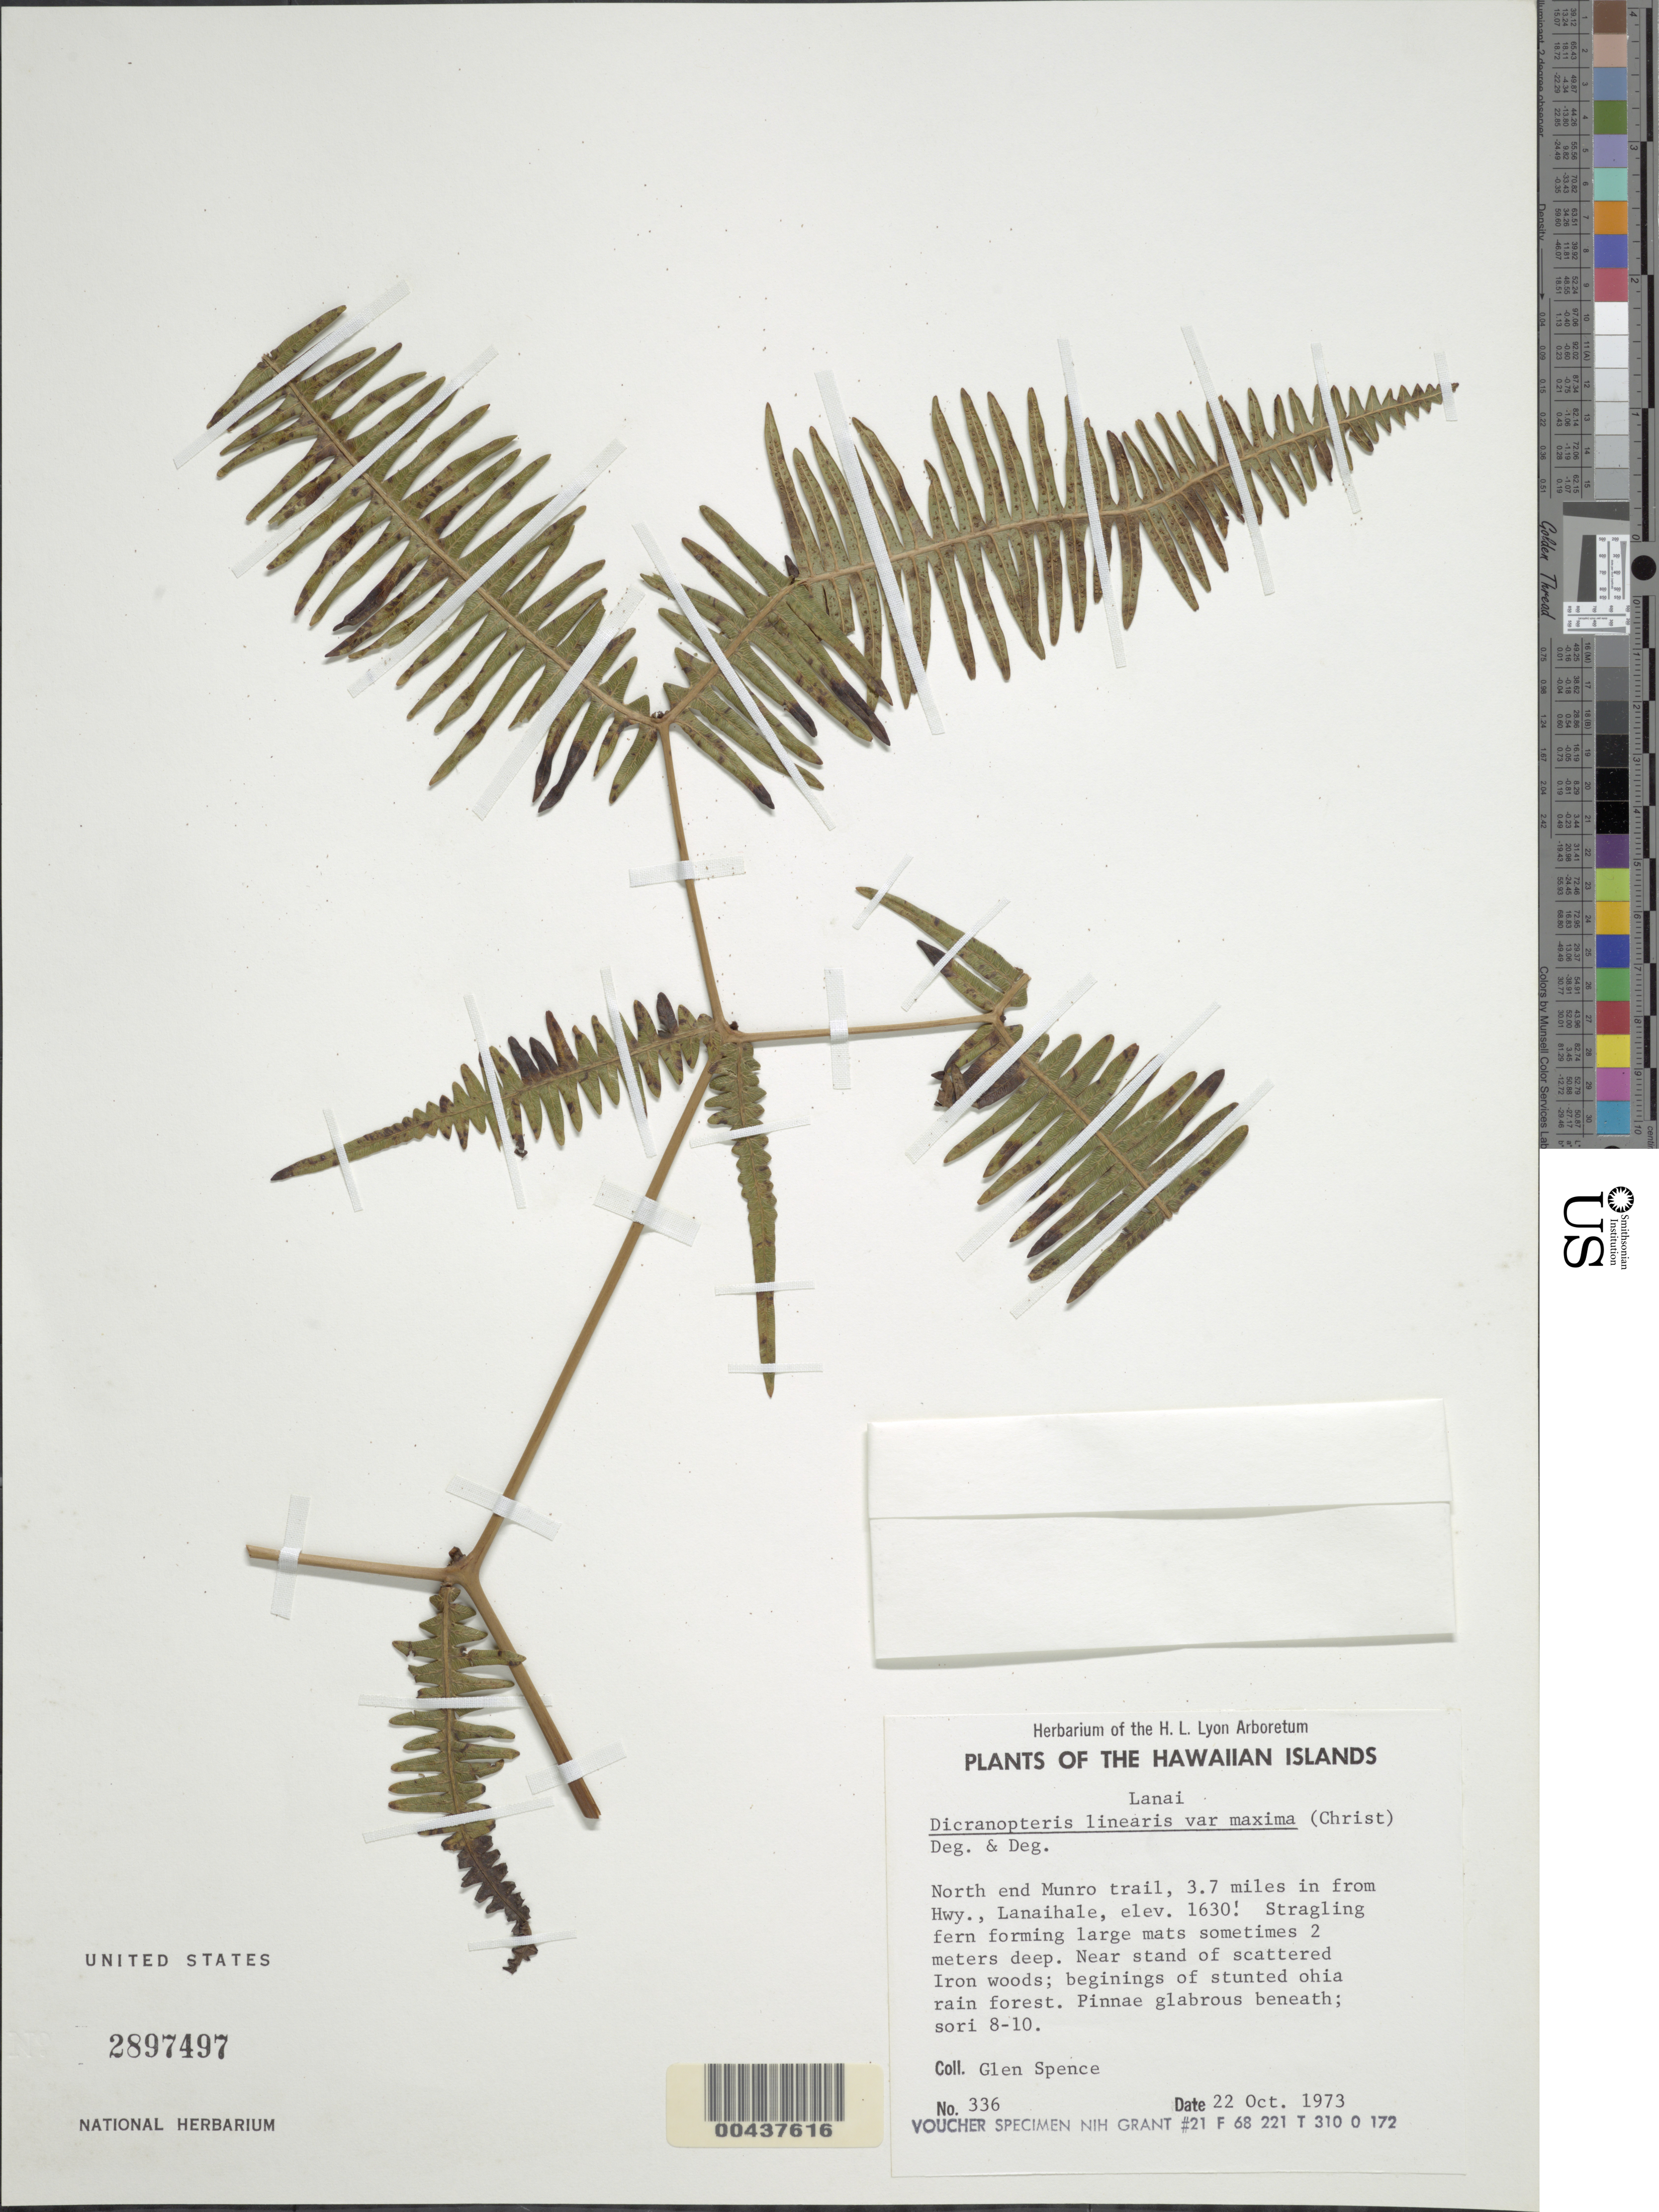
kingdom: Plantae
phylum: Tracheophyta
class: Polypodiopsida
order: Gleicheniales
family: Gleicheniaceae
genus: Dicranopteris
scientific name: Dicranopteris linearis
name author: (Burm. f.) Underw.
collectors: G. Spence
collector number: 336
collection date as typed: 22 Oct 1973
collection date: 1973-10-22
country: United States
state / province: Hawaii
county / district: Maui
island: Lana'i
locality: N end Munro trail, 3.7 mi in from Hwy., Lanaihale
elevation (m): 497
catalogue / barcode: US 2897497